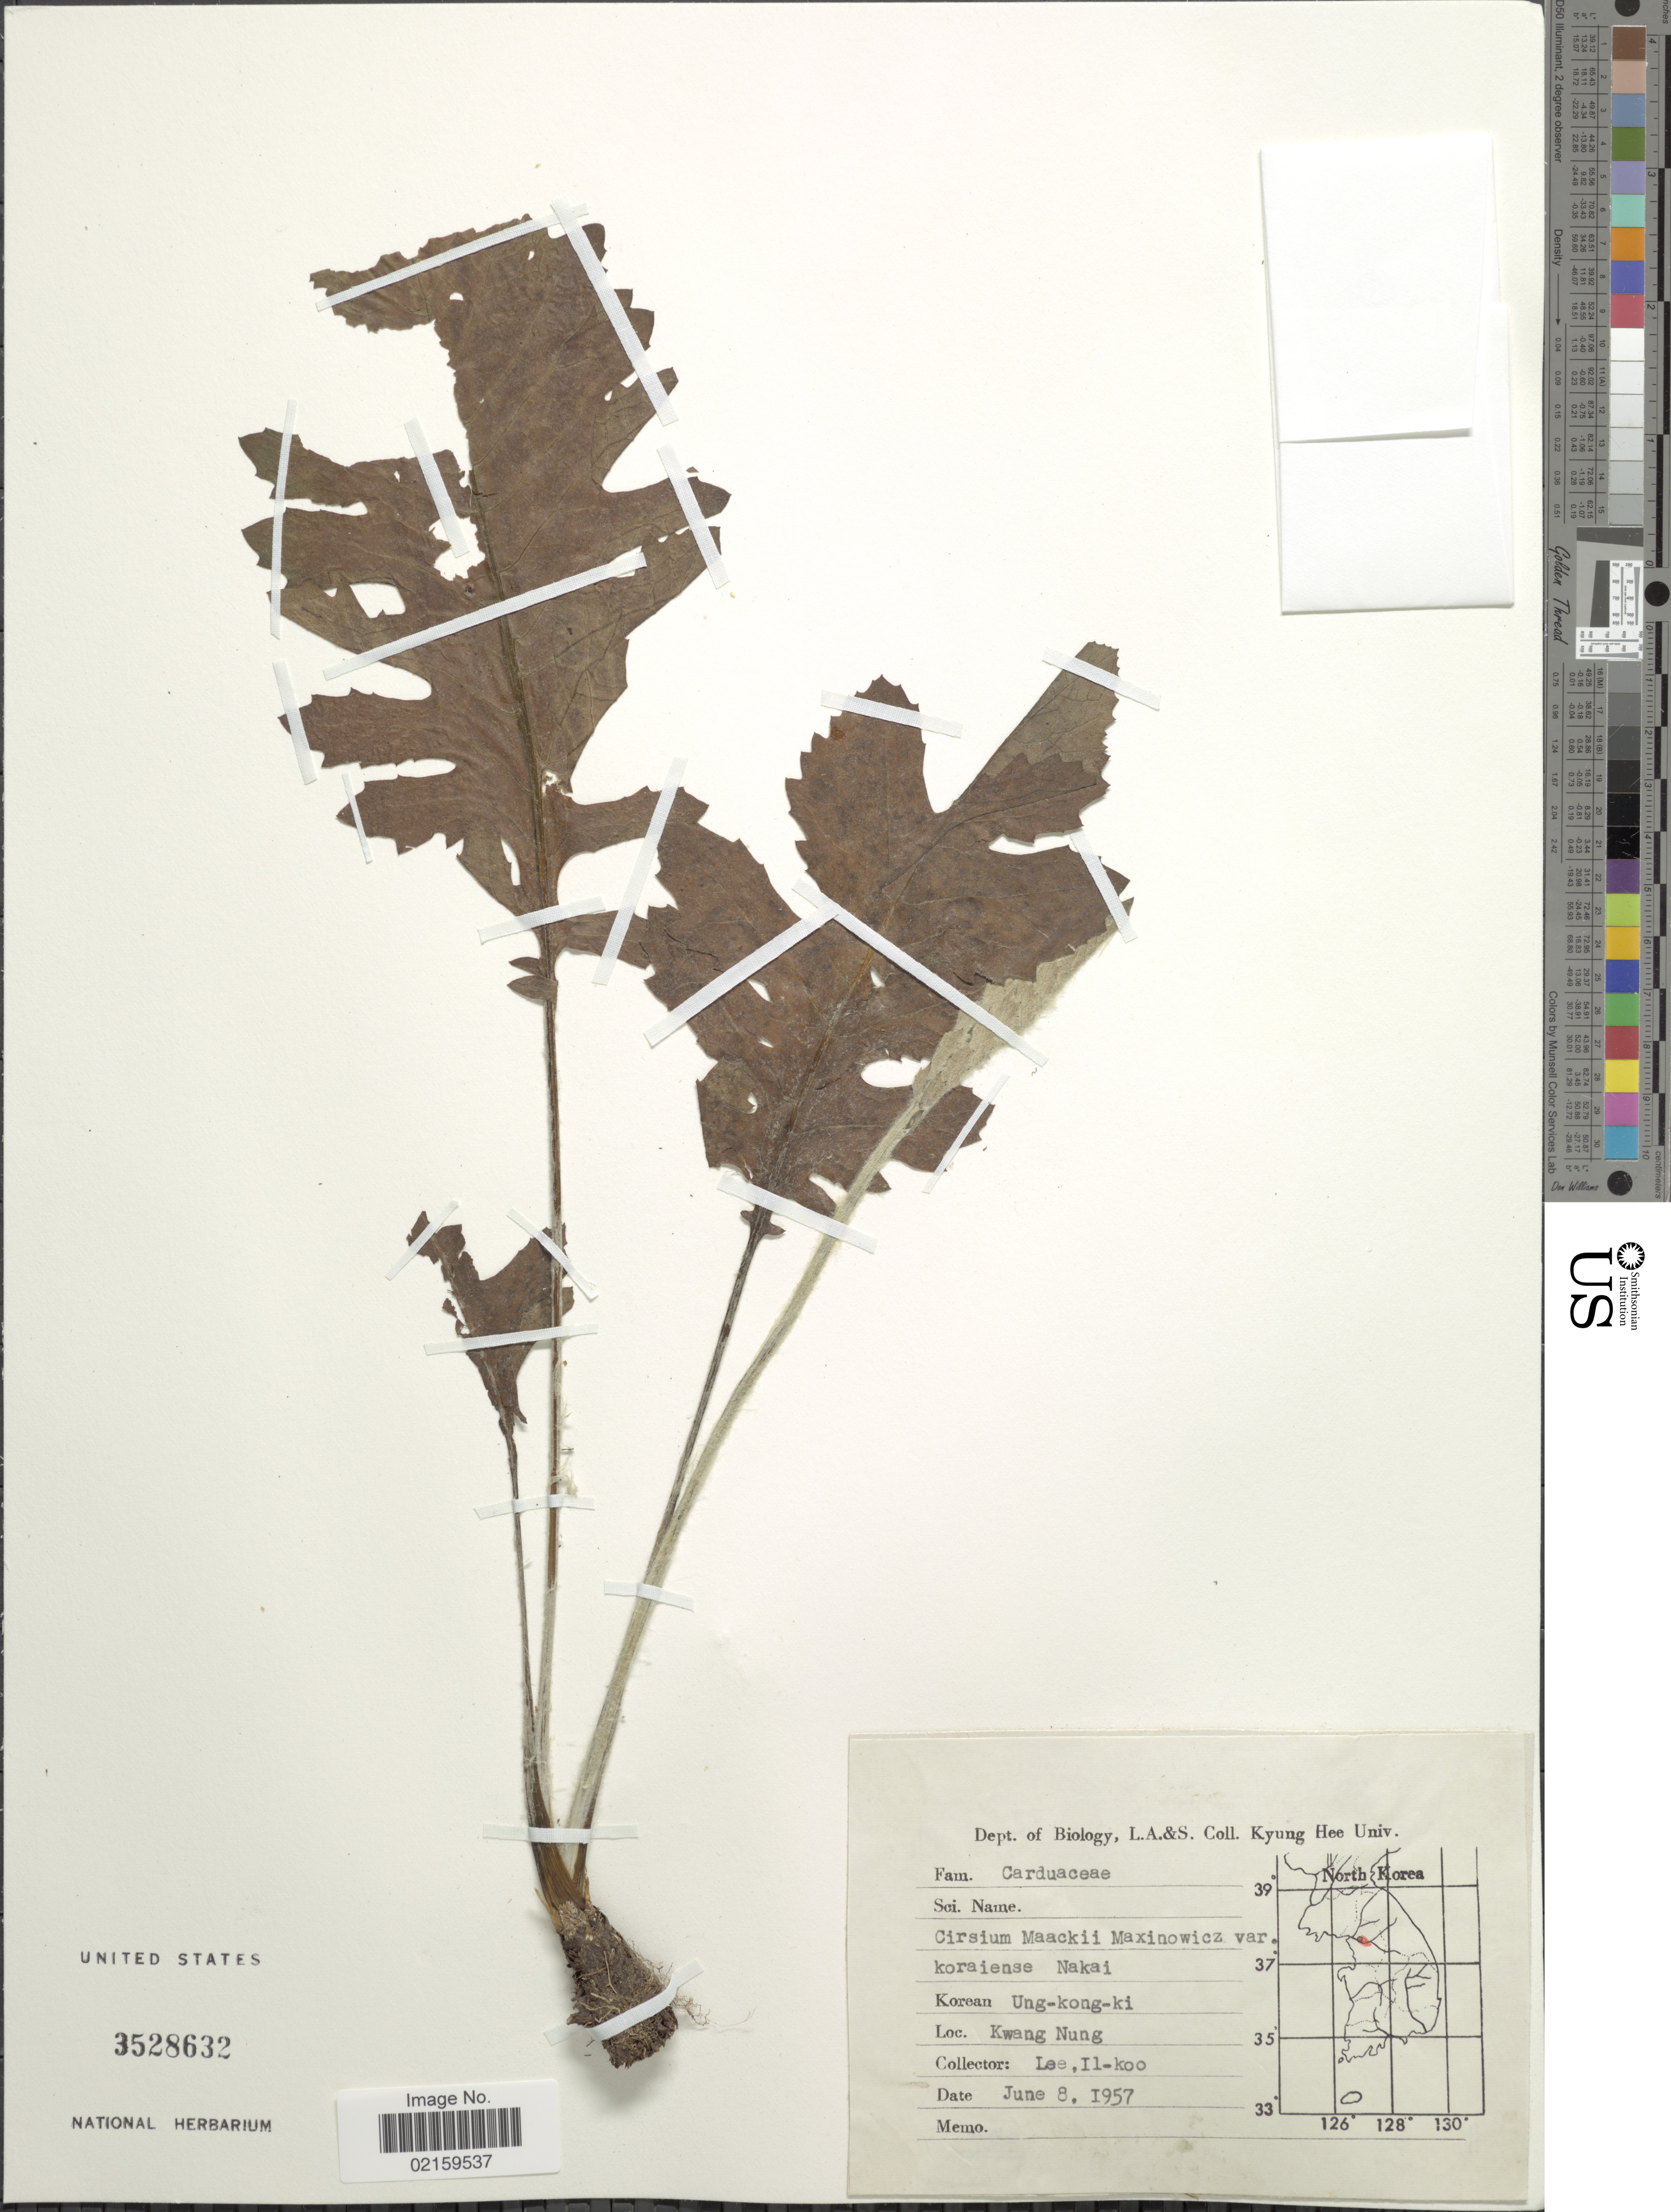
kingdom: Plantae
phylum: Tracheophyta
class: Magnoliopsida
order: Asterales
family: Asteraceae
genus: Cirsium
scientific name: Cirsium japonicum var. maackii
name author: (Maxim.) Matsum.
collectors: Il-Ko Lee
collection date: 1957-06-08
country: South Korea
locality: Kwang Nung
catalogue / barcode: US 3528632